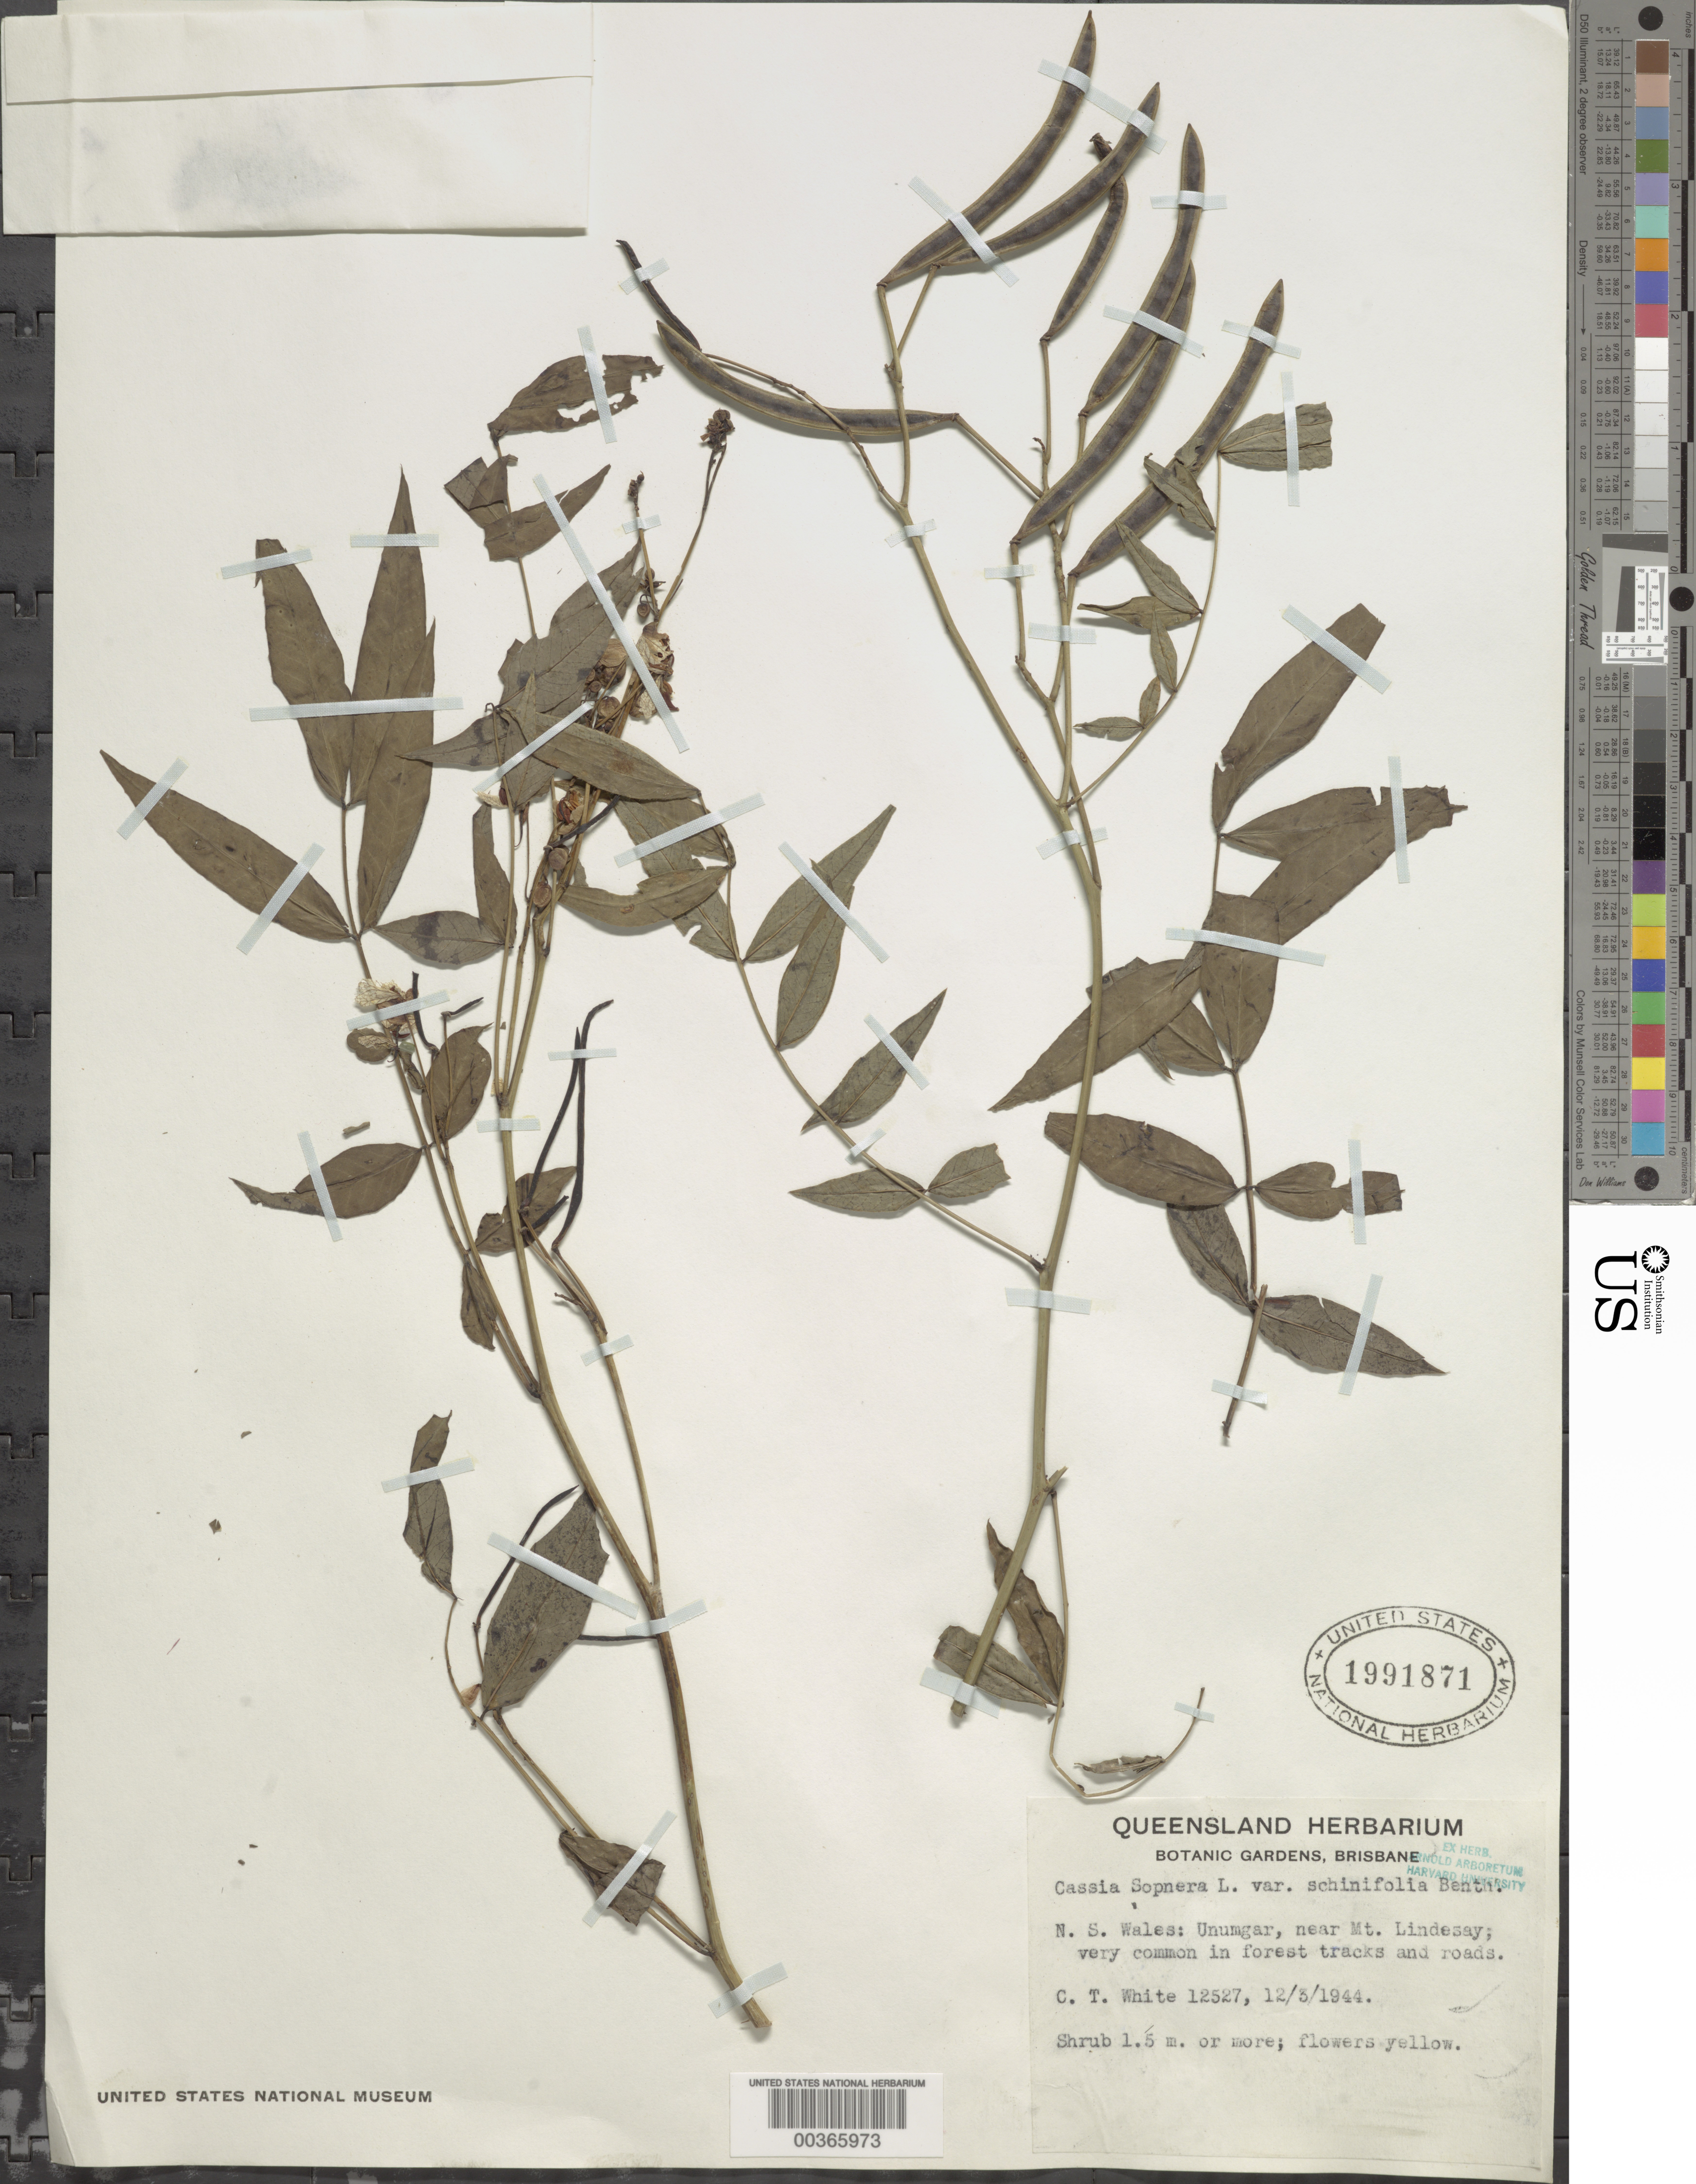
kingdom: Plantae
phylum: Tracheophyta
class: Magnoliopsida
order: Fabales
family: Fabaceae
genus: Senna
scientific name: Senna barclayana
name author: (Sweet) Randell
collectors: C. T. White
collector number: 12527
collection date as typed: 12 Mar 1944 or 03 Dec 1954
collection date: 1944-03-12 or 1954-12-03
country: Australia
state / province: New South Wales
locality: Unumgar, near mt. lindesay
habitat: Forest tracks and roads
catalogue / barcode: US 1991871